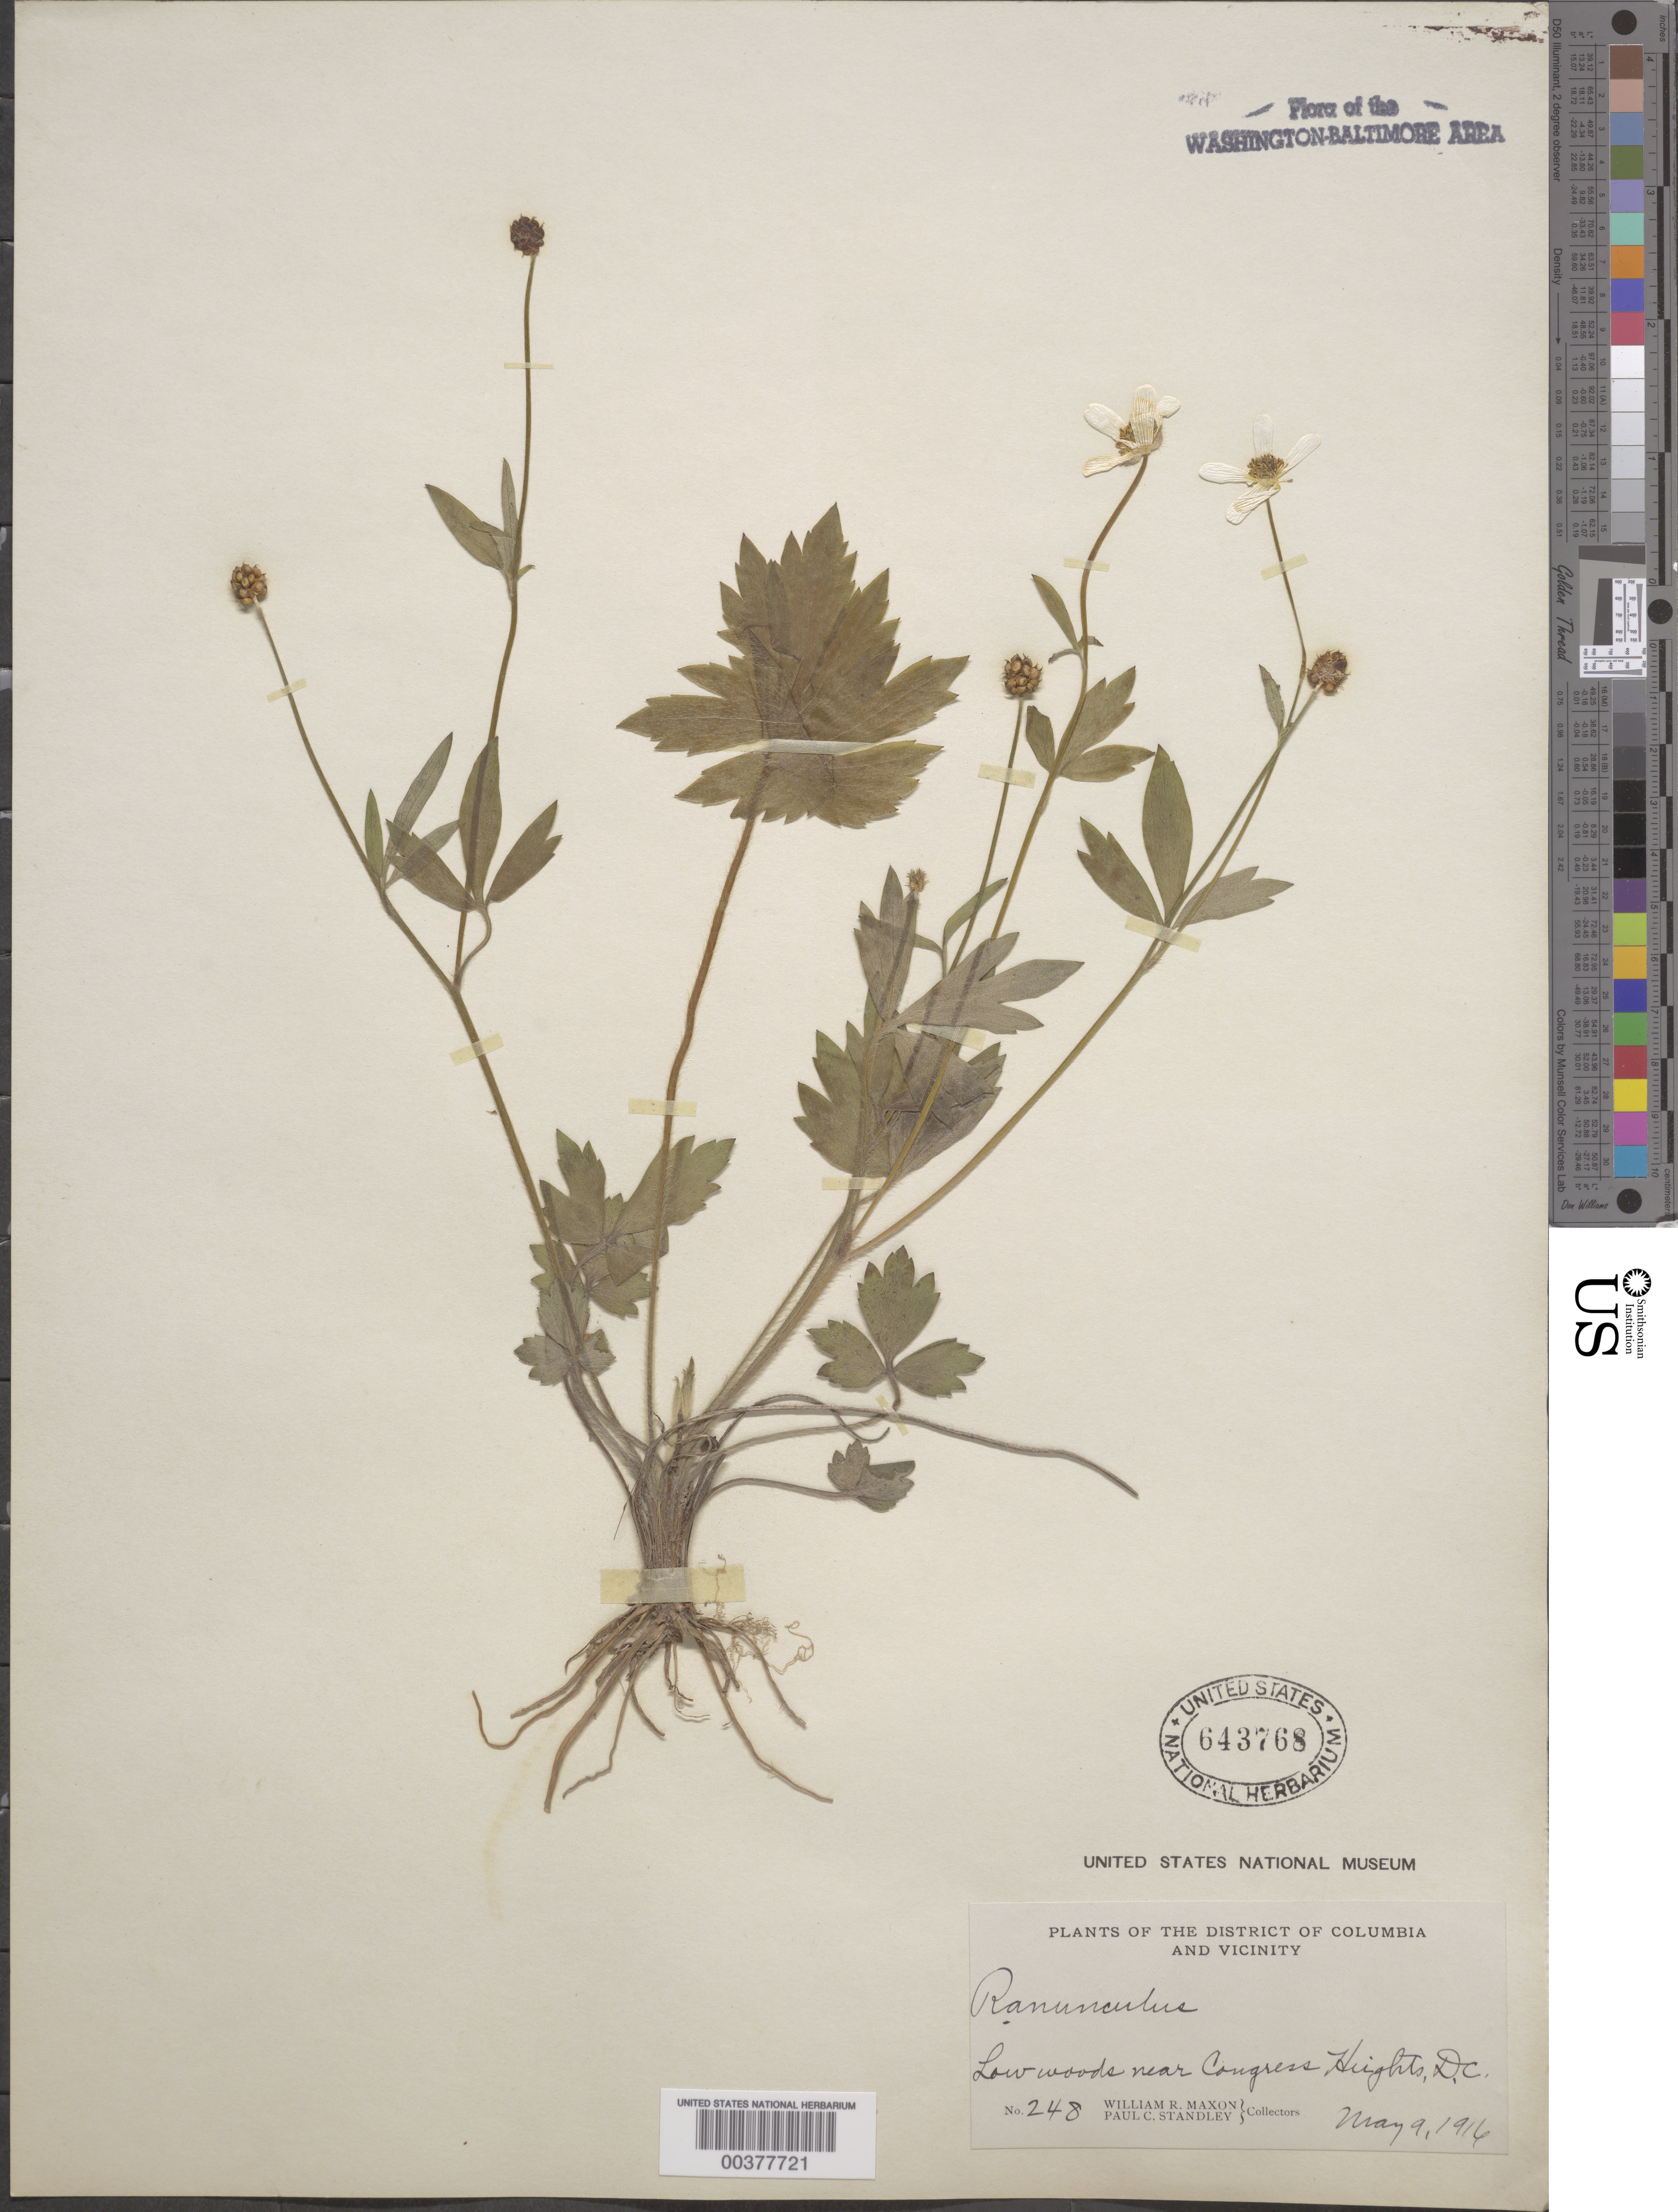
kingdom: Plantae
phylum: Tracheophyta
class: Magnoliopsida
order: Ranunculales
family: Ranunculaceae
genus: Ranunculus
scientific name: Ranunculus hispidus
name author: Michx.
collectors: W. R. Maxon & P. C. Standley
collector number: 248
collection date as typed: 09 May 1916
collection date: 1916-05-09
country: United States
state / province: District of Columbia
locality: Congress Heights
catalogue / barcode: US 643768